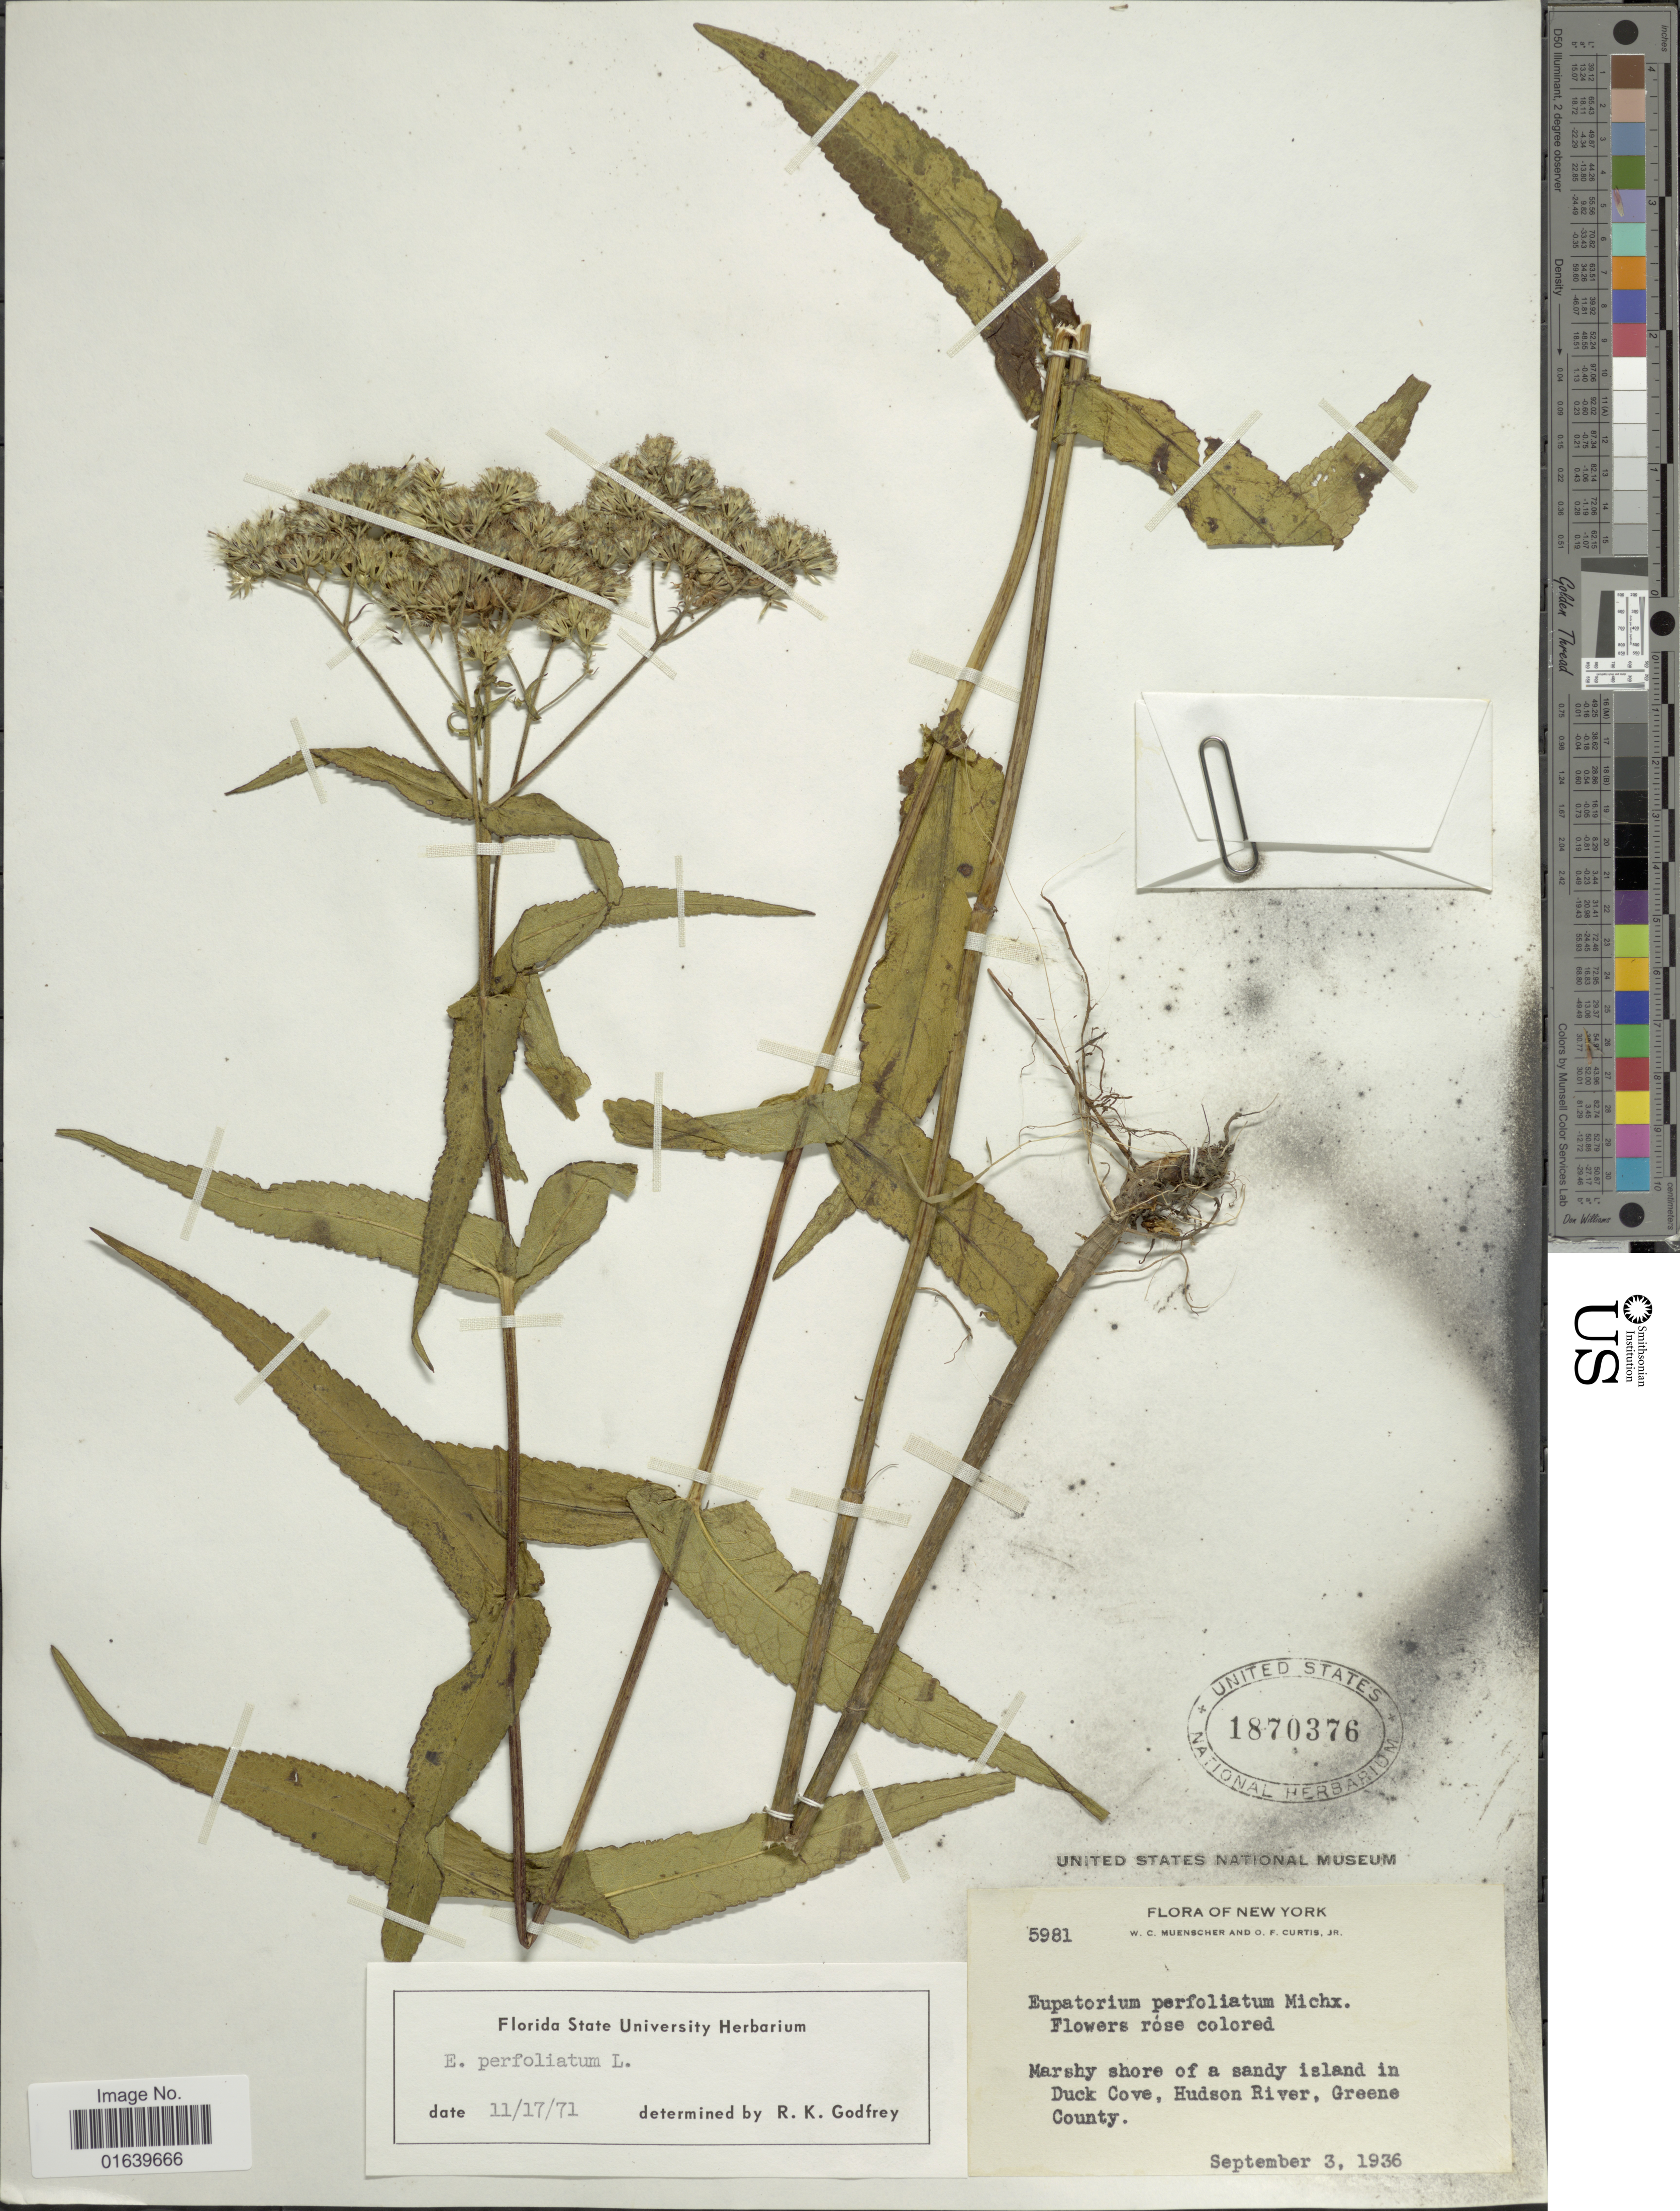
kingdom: Plantae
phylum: Tracheophyta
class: Magnoliopsida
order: Asterales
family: Asteraceae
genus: Eupatorium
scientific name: Eupatorium perfoliatum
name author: L.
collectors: W. Muenscher & O. Curtis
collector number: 5981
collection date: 1936-09-03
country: United States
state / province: New York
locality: Marshy shore of a sandy island in Duck Cove, Hudson River, Greene County.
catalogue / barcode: US 1870376